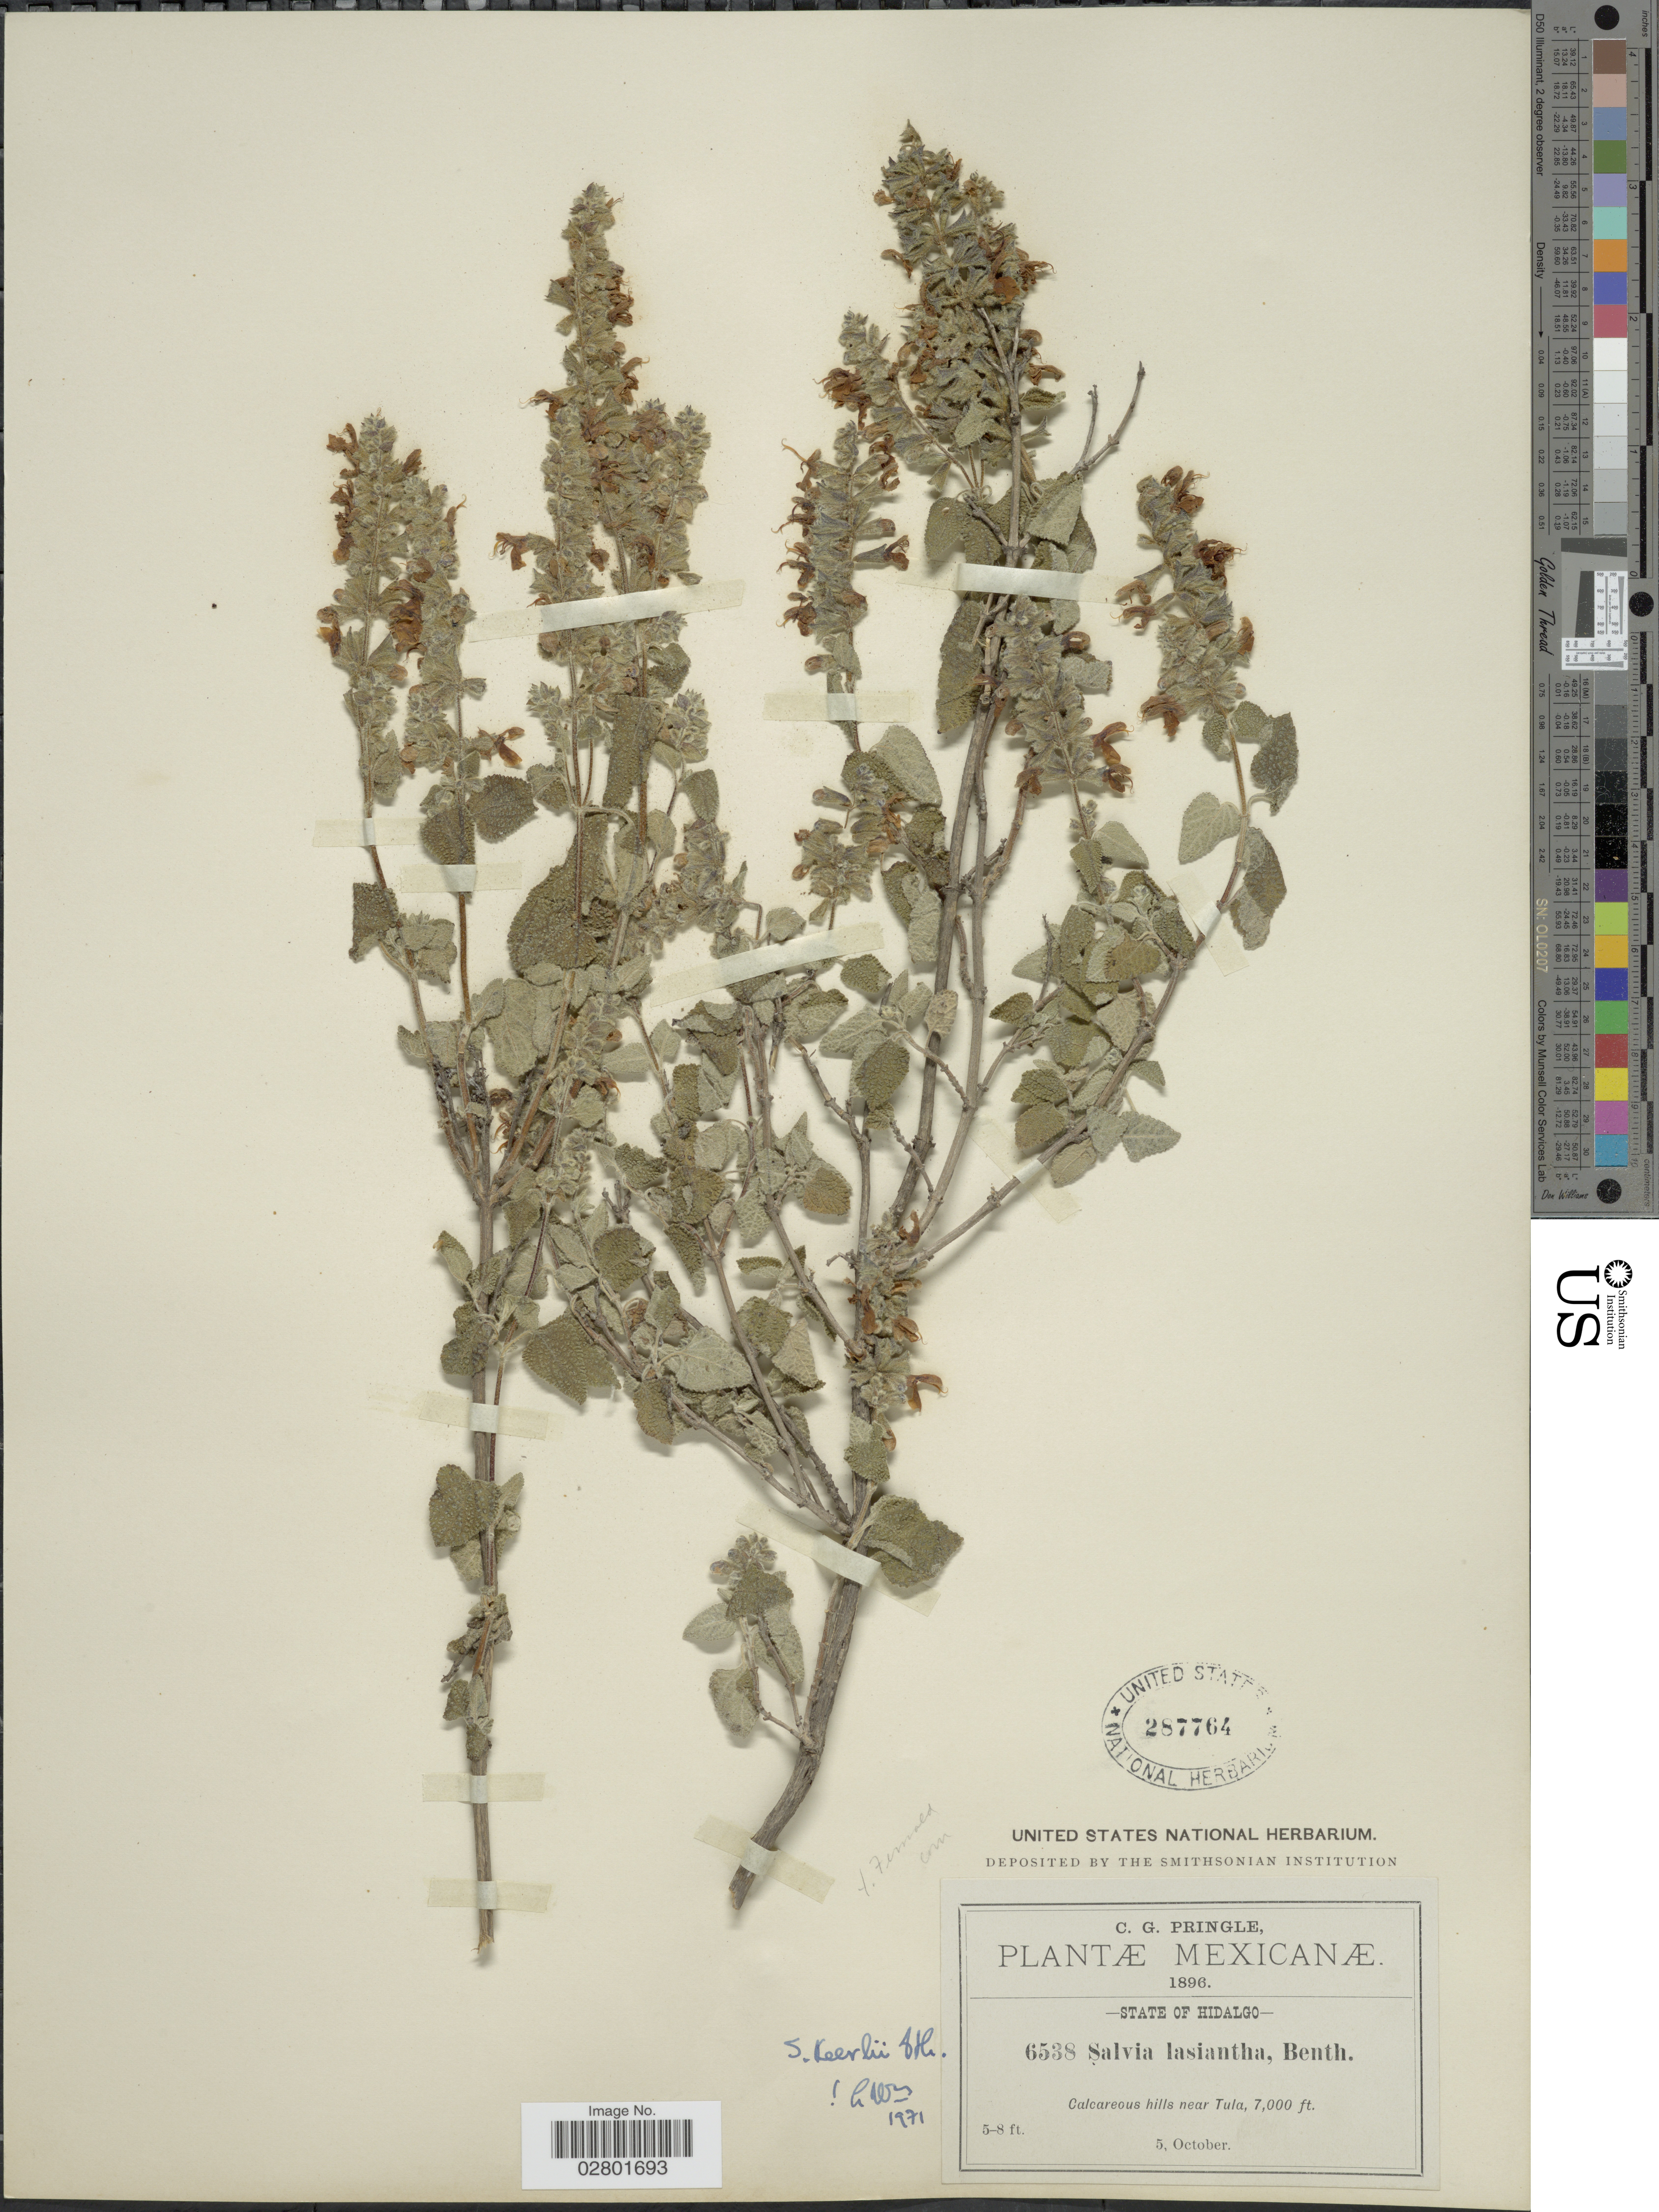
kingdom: Plantae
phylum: Tracheophyta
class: Magnoliopsida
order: Lamiales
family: Lamiaceae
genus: Salvia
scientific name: Salvia keerlii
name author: Benth.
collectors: C. G. Pringle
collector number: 6538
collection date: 1896-10-05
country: Mexico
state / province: Hidalgo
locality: Calcareous hills near Tula.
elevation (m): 2134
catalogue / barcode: US 287764